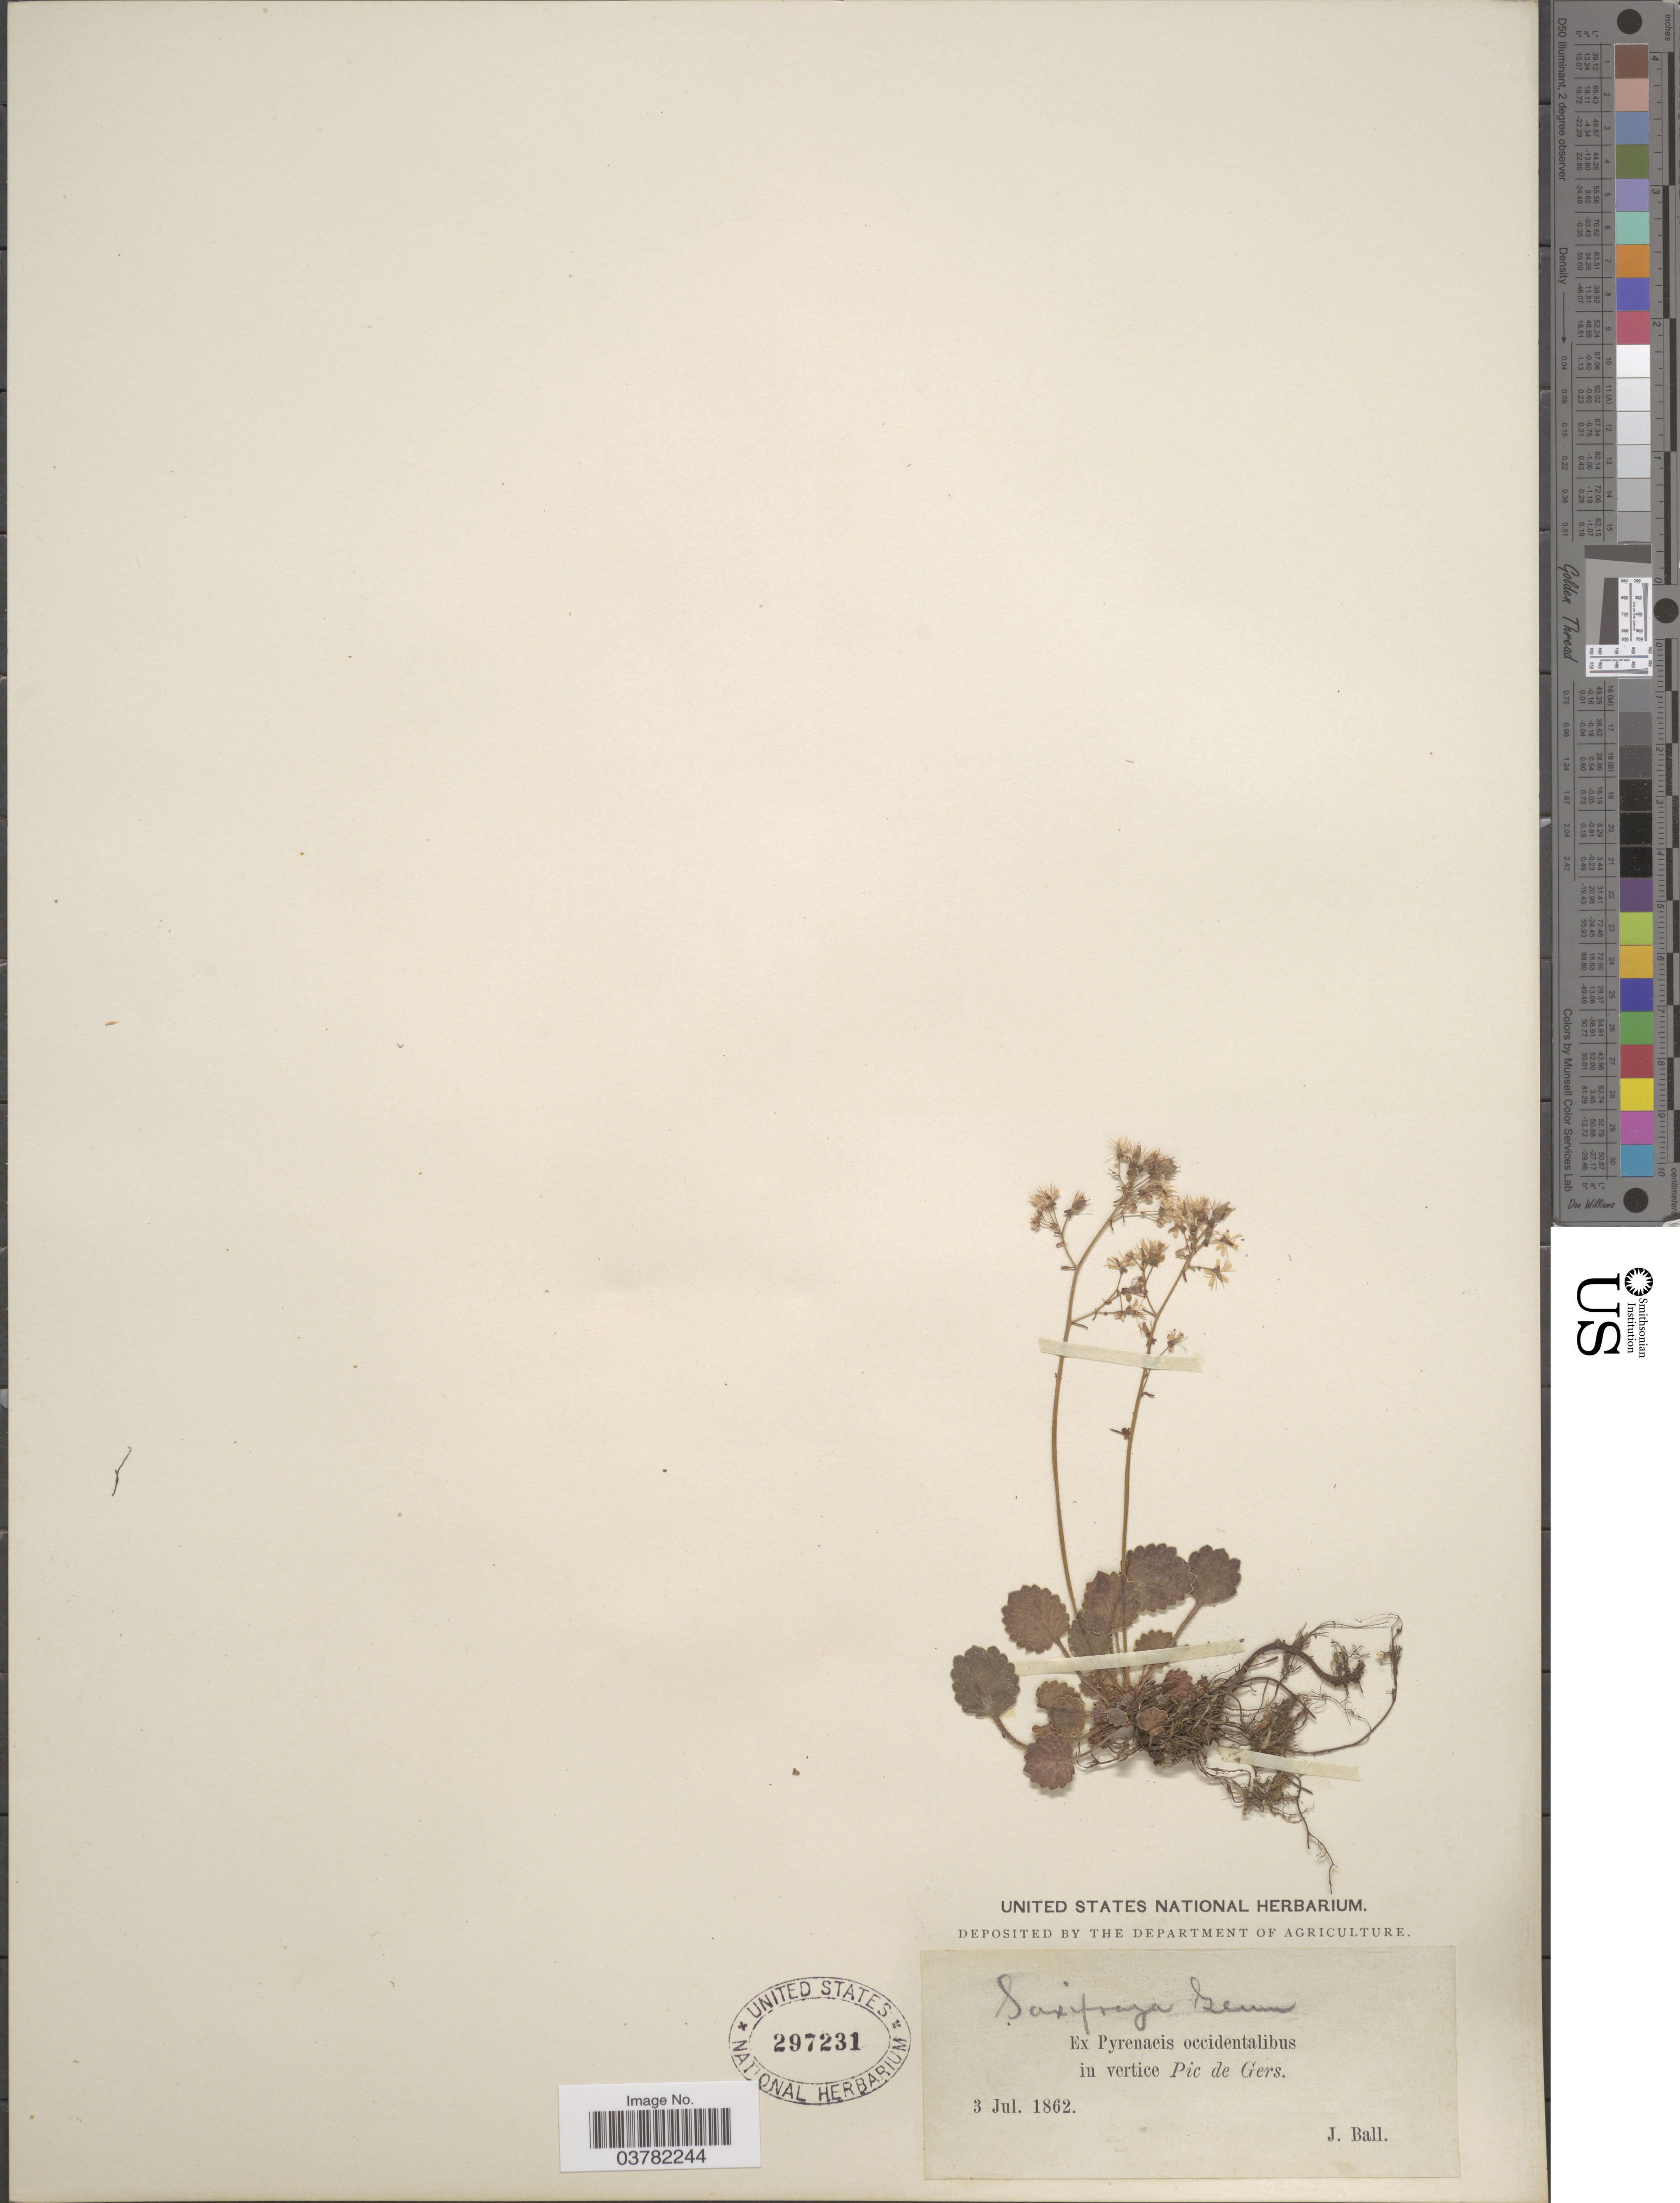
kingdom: Plantae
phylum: Tracheophyta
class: Magnoliopsida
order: Saxifragales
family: Saxifragaceae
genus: Saxifraga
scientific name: Saxifraga geum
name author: L.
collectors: J. Ball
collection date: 1862-07-03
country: France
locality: Ex Pyrenaeis occidentalibus in vertice Pic de Gers.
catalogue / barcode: US 297231